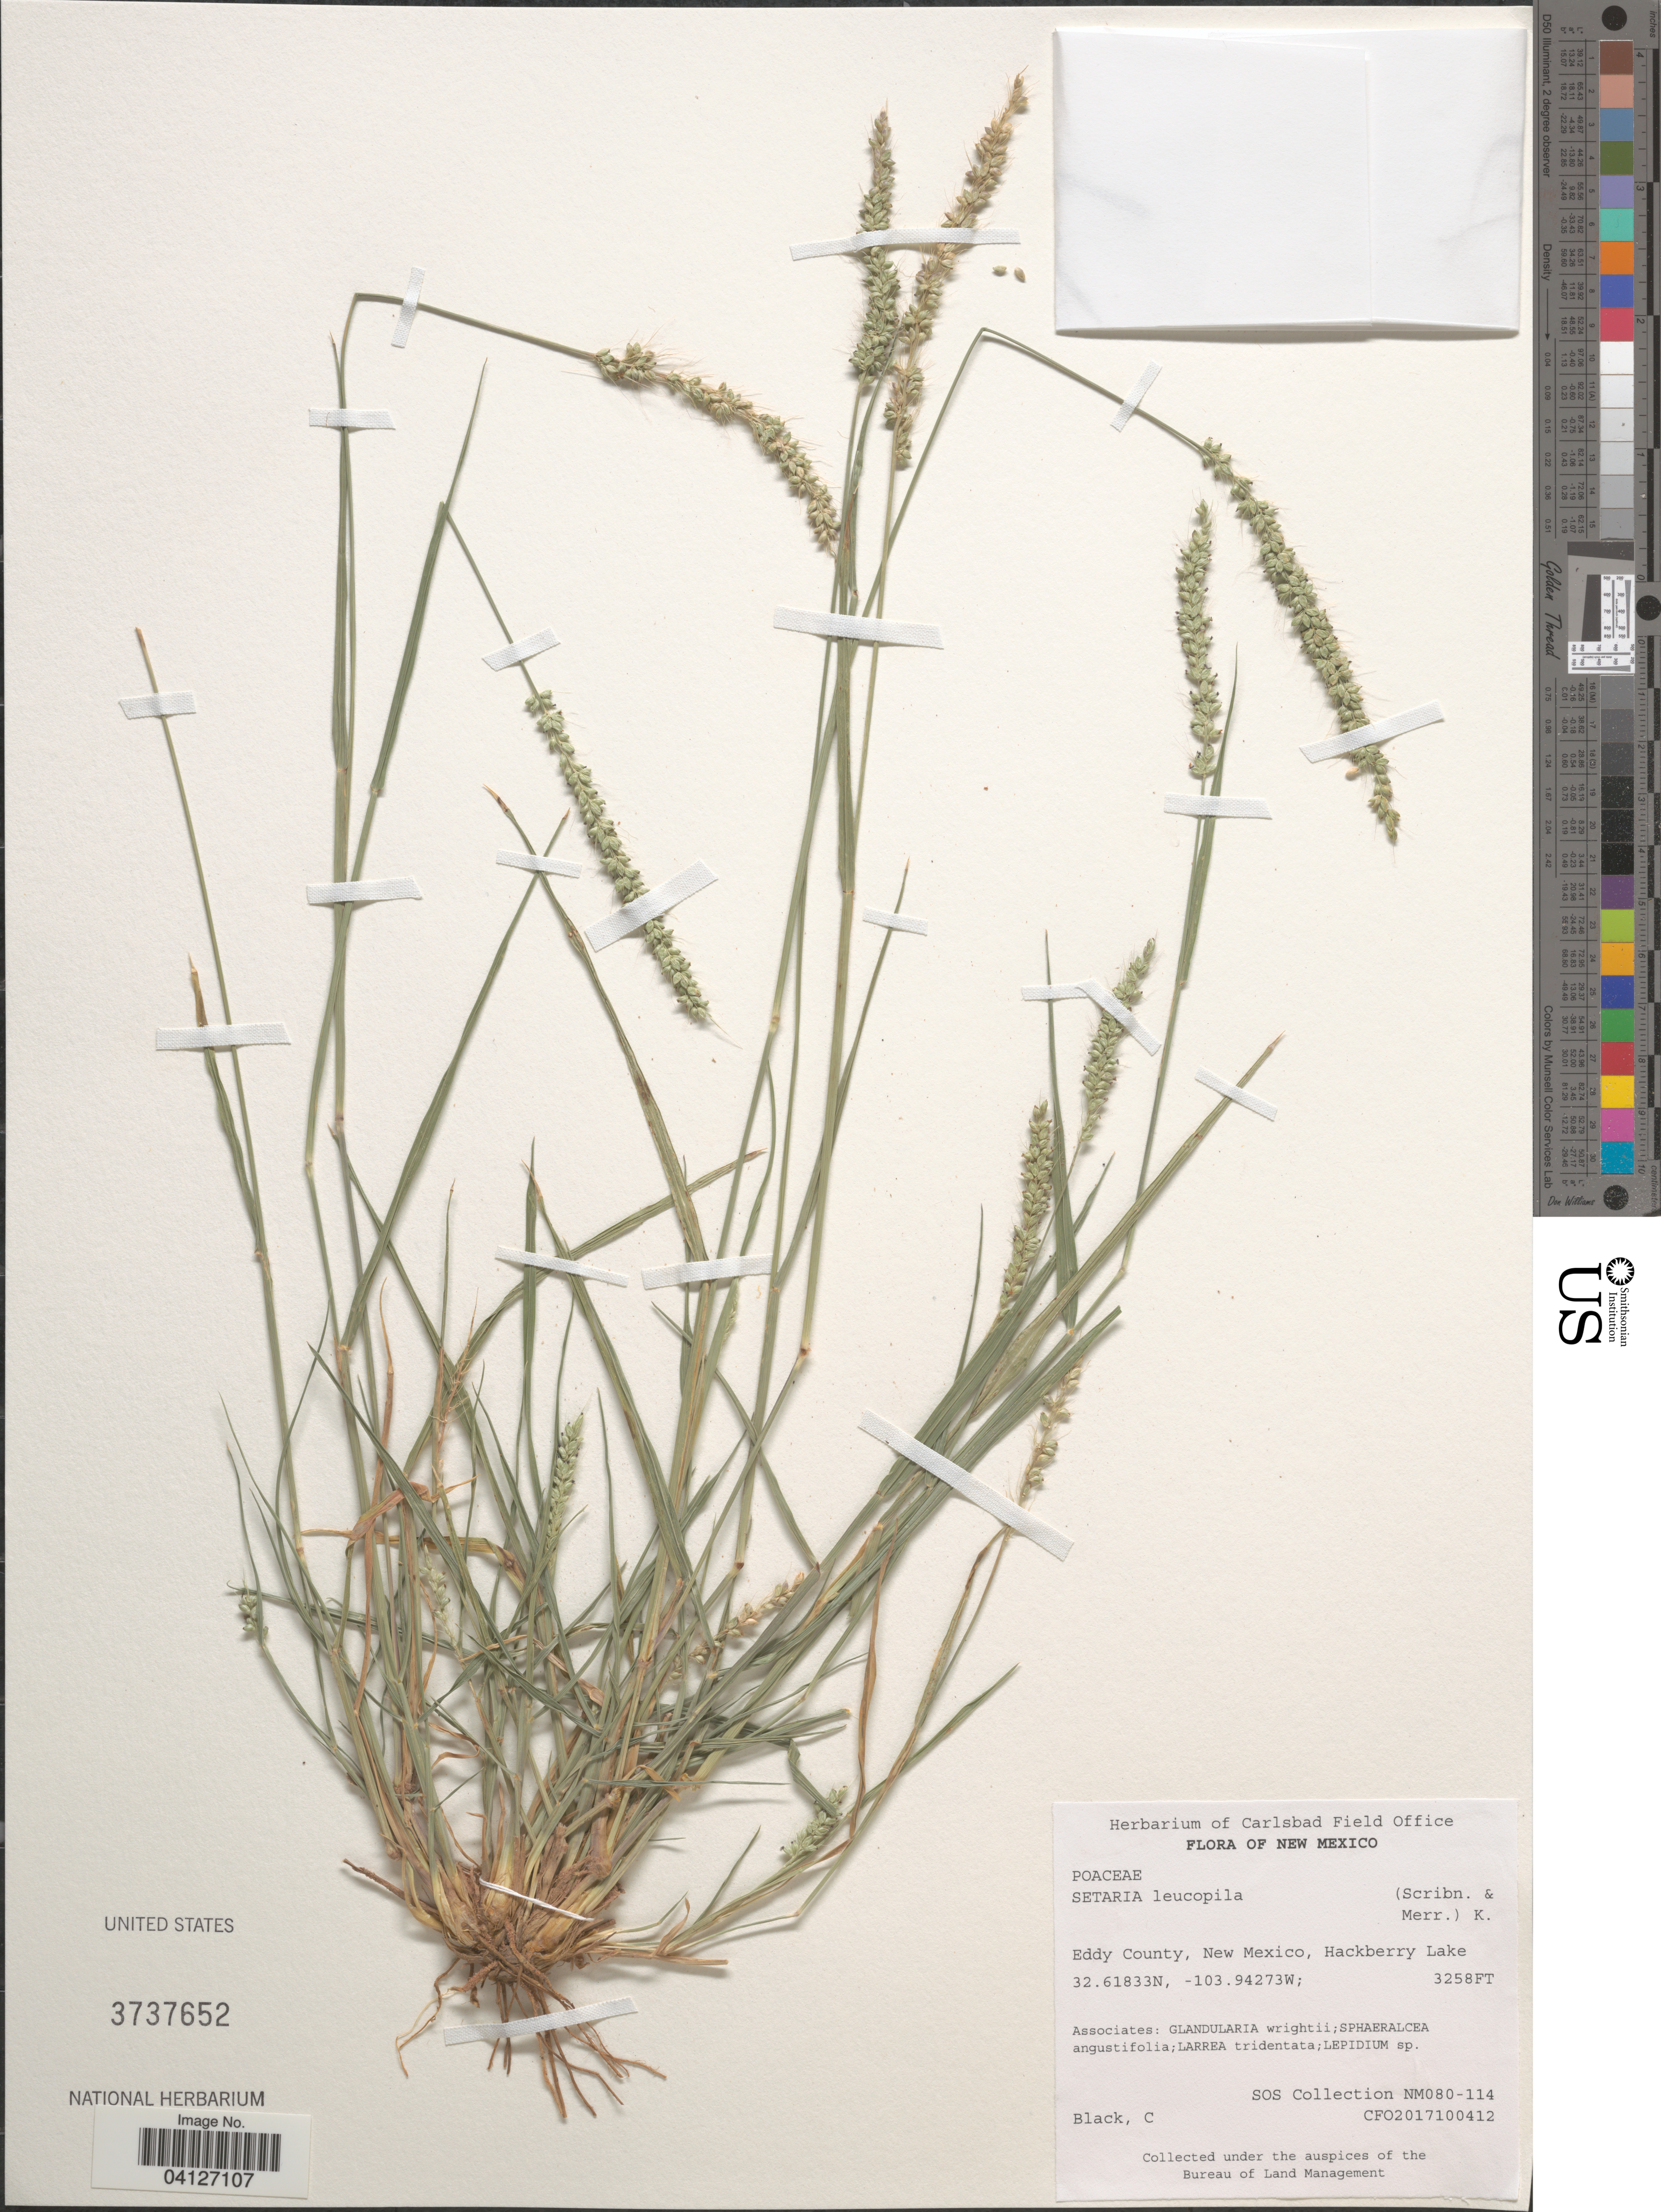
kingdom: Plantae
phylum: Tracheophyta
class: Liliopsida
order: Poales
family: Poaceae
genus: Setaria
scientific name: Setaria leucopila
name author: (Scribn. & Merr.) K. Schum.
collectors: C. Black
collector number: CFO2017100412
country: United States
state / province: New Mexico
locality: Eddy County, Hackberry Lake.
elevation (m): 993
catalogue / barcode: US 3737652